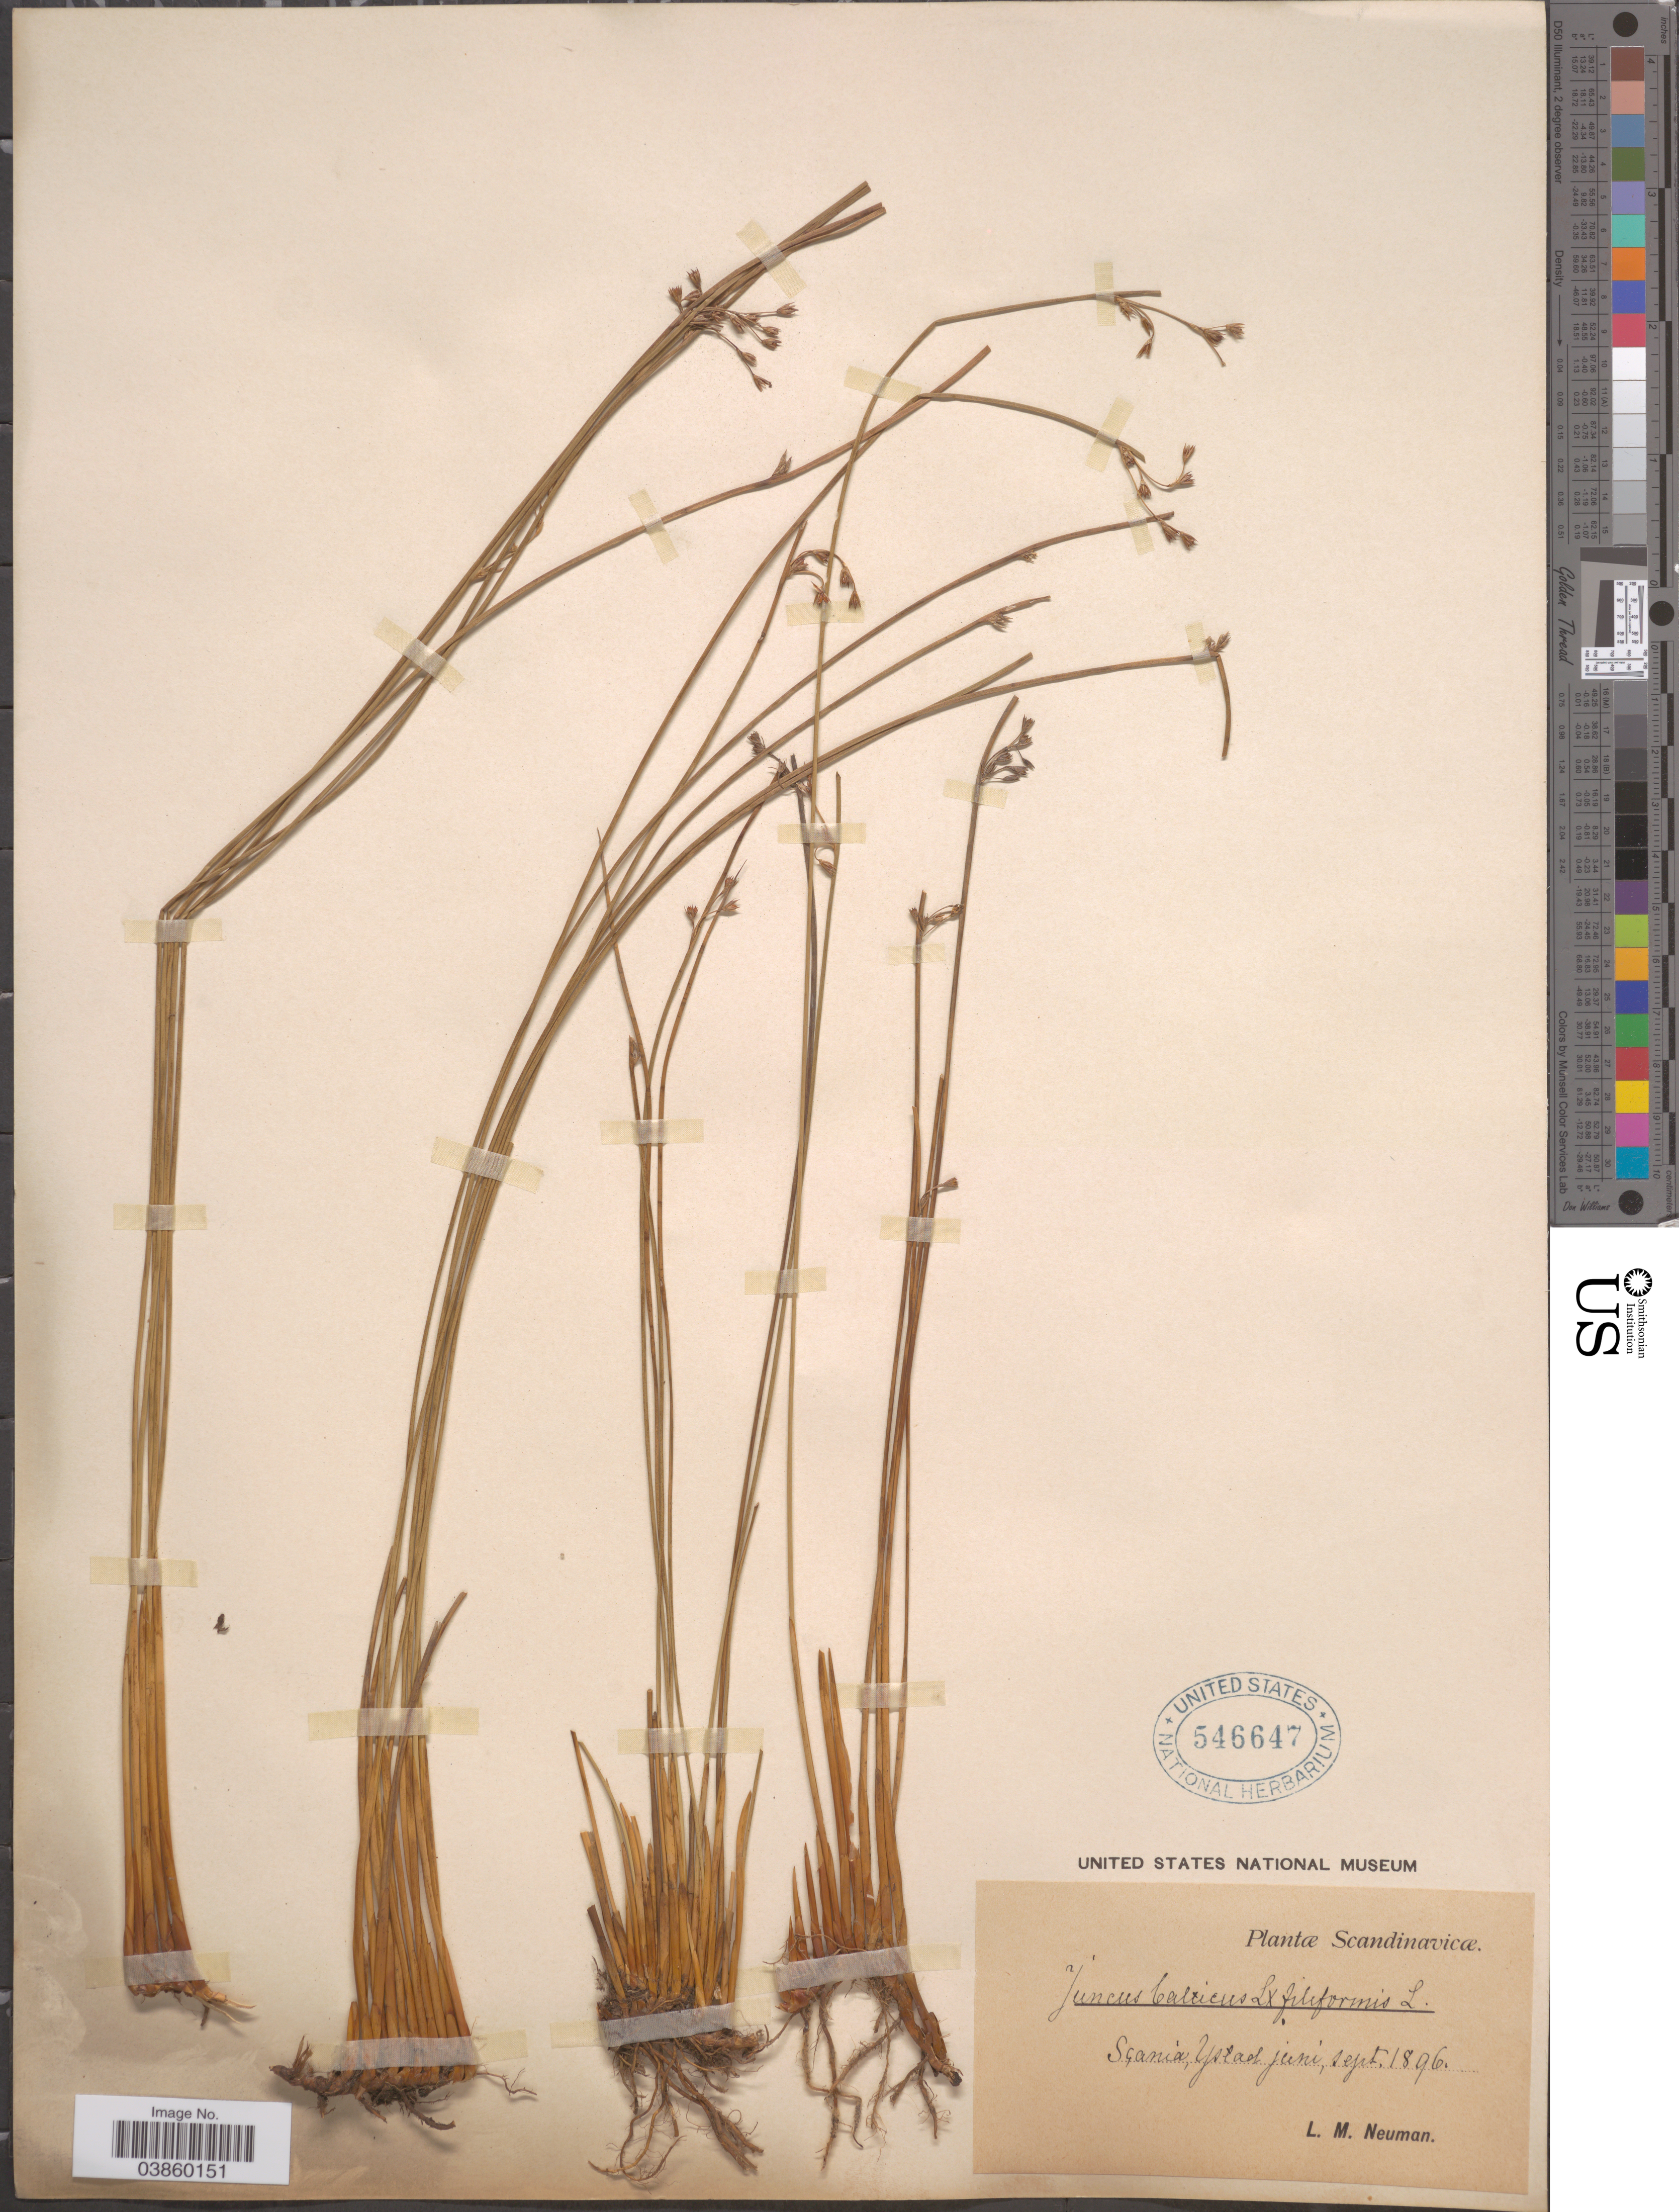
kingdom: Plantae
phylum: Tracheophyta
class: Liliopsida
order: Poales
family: Juncaceae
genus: Juncus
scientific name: Juncus balticus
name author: Willd.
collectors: L. Neuman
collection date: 1896-06/1896-09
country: Sweden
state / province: Skåne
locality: Scandinavicæ. Scania, Ystad.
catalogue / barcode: US 546647